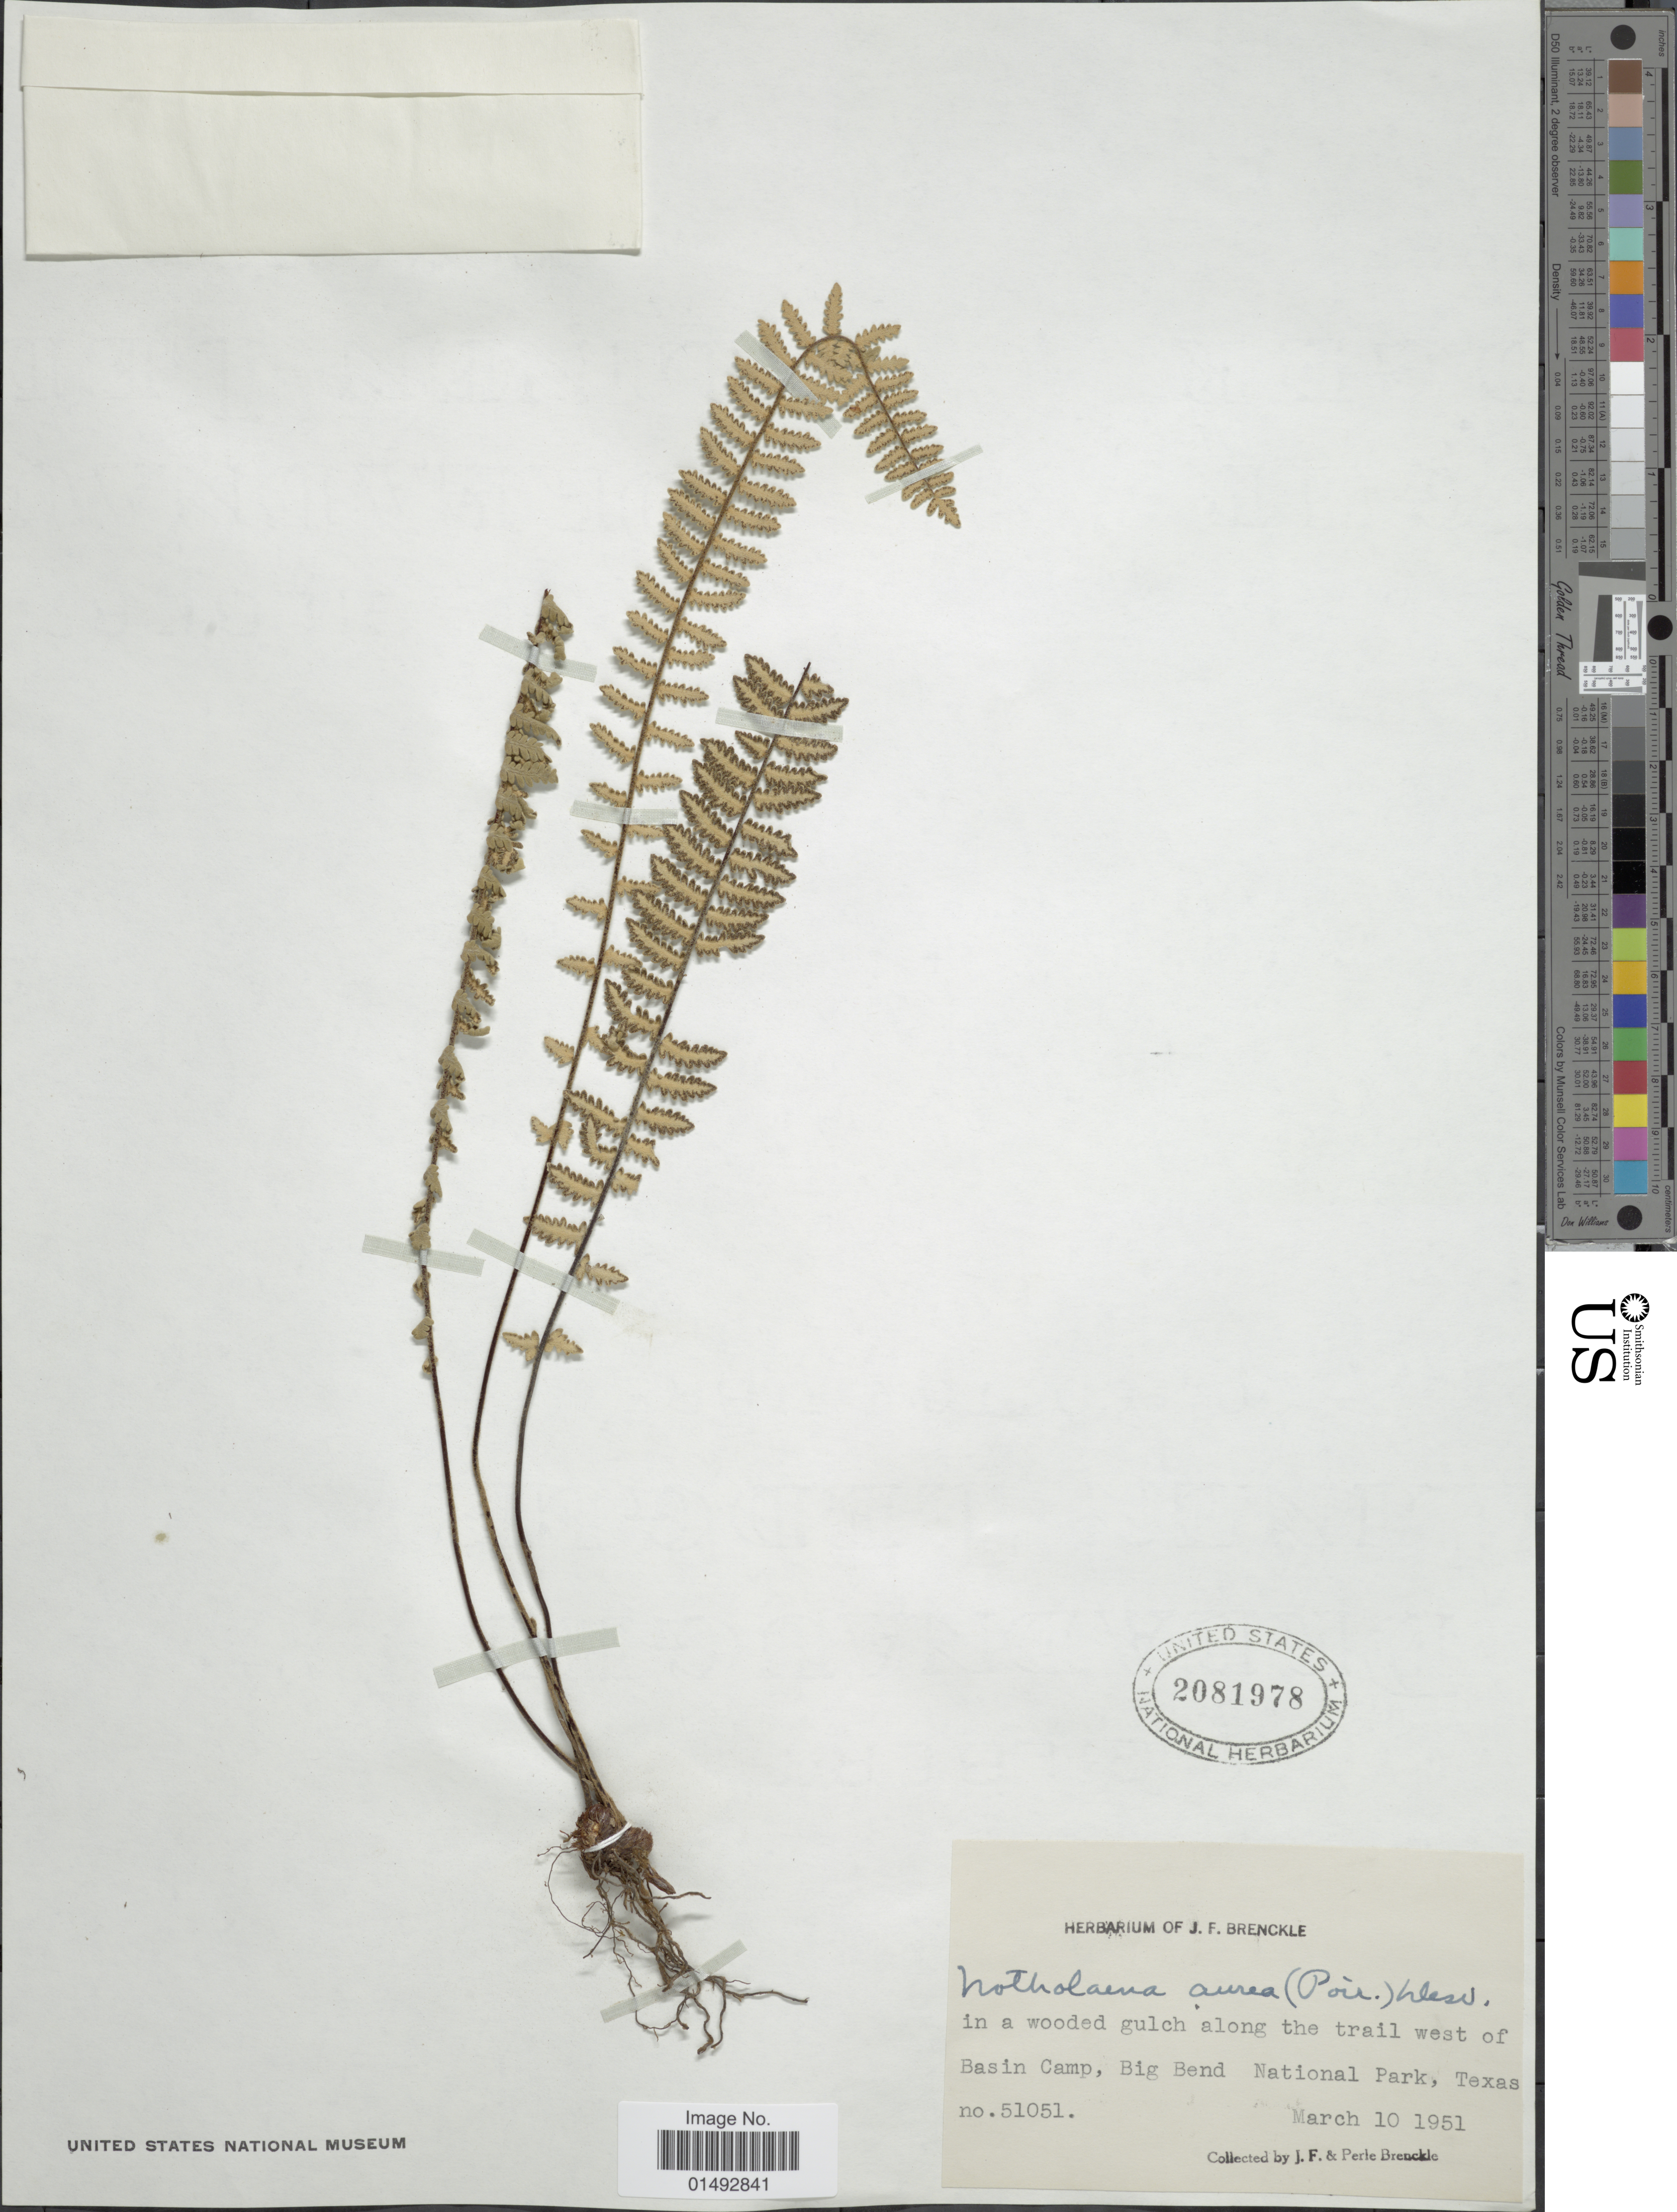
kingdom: Plantae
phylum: Tracheophyta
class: Polypodiopsida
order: Polypodiales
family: Pteridaceae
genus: Myriopteris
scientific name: Myriopteris aurea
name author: (Poir.) Grusz & Windham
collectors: J. Brenckle & P. Brenckle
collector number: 51051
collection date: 1951-03-10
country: United States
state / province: Texas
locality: In a wooded gulch along the trail west of Basin Camp, Big Bend National Park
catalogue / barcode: US 2081978